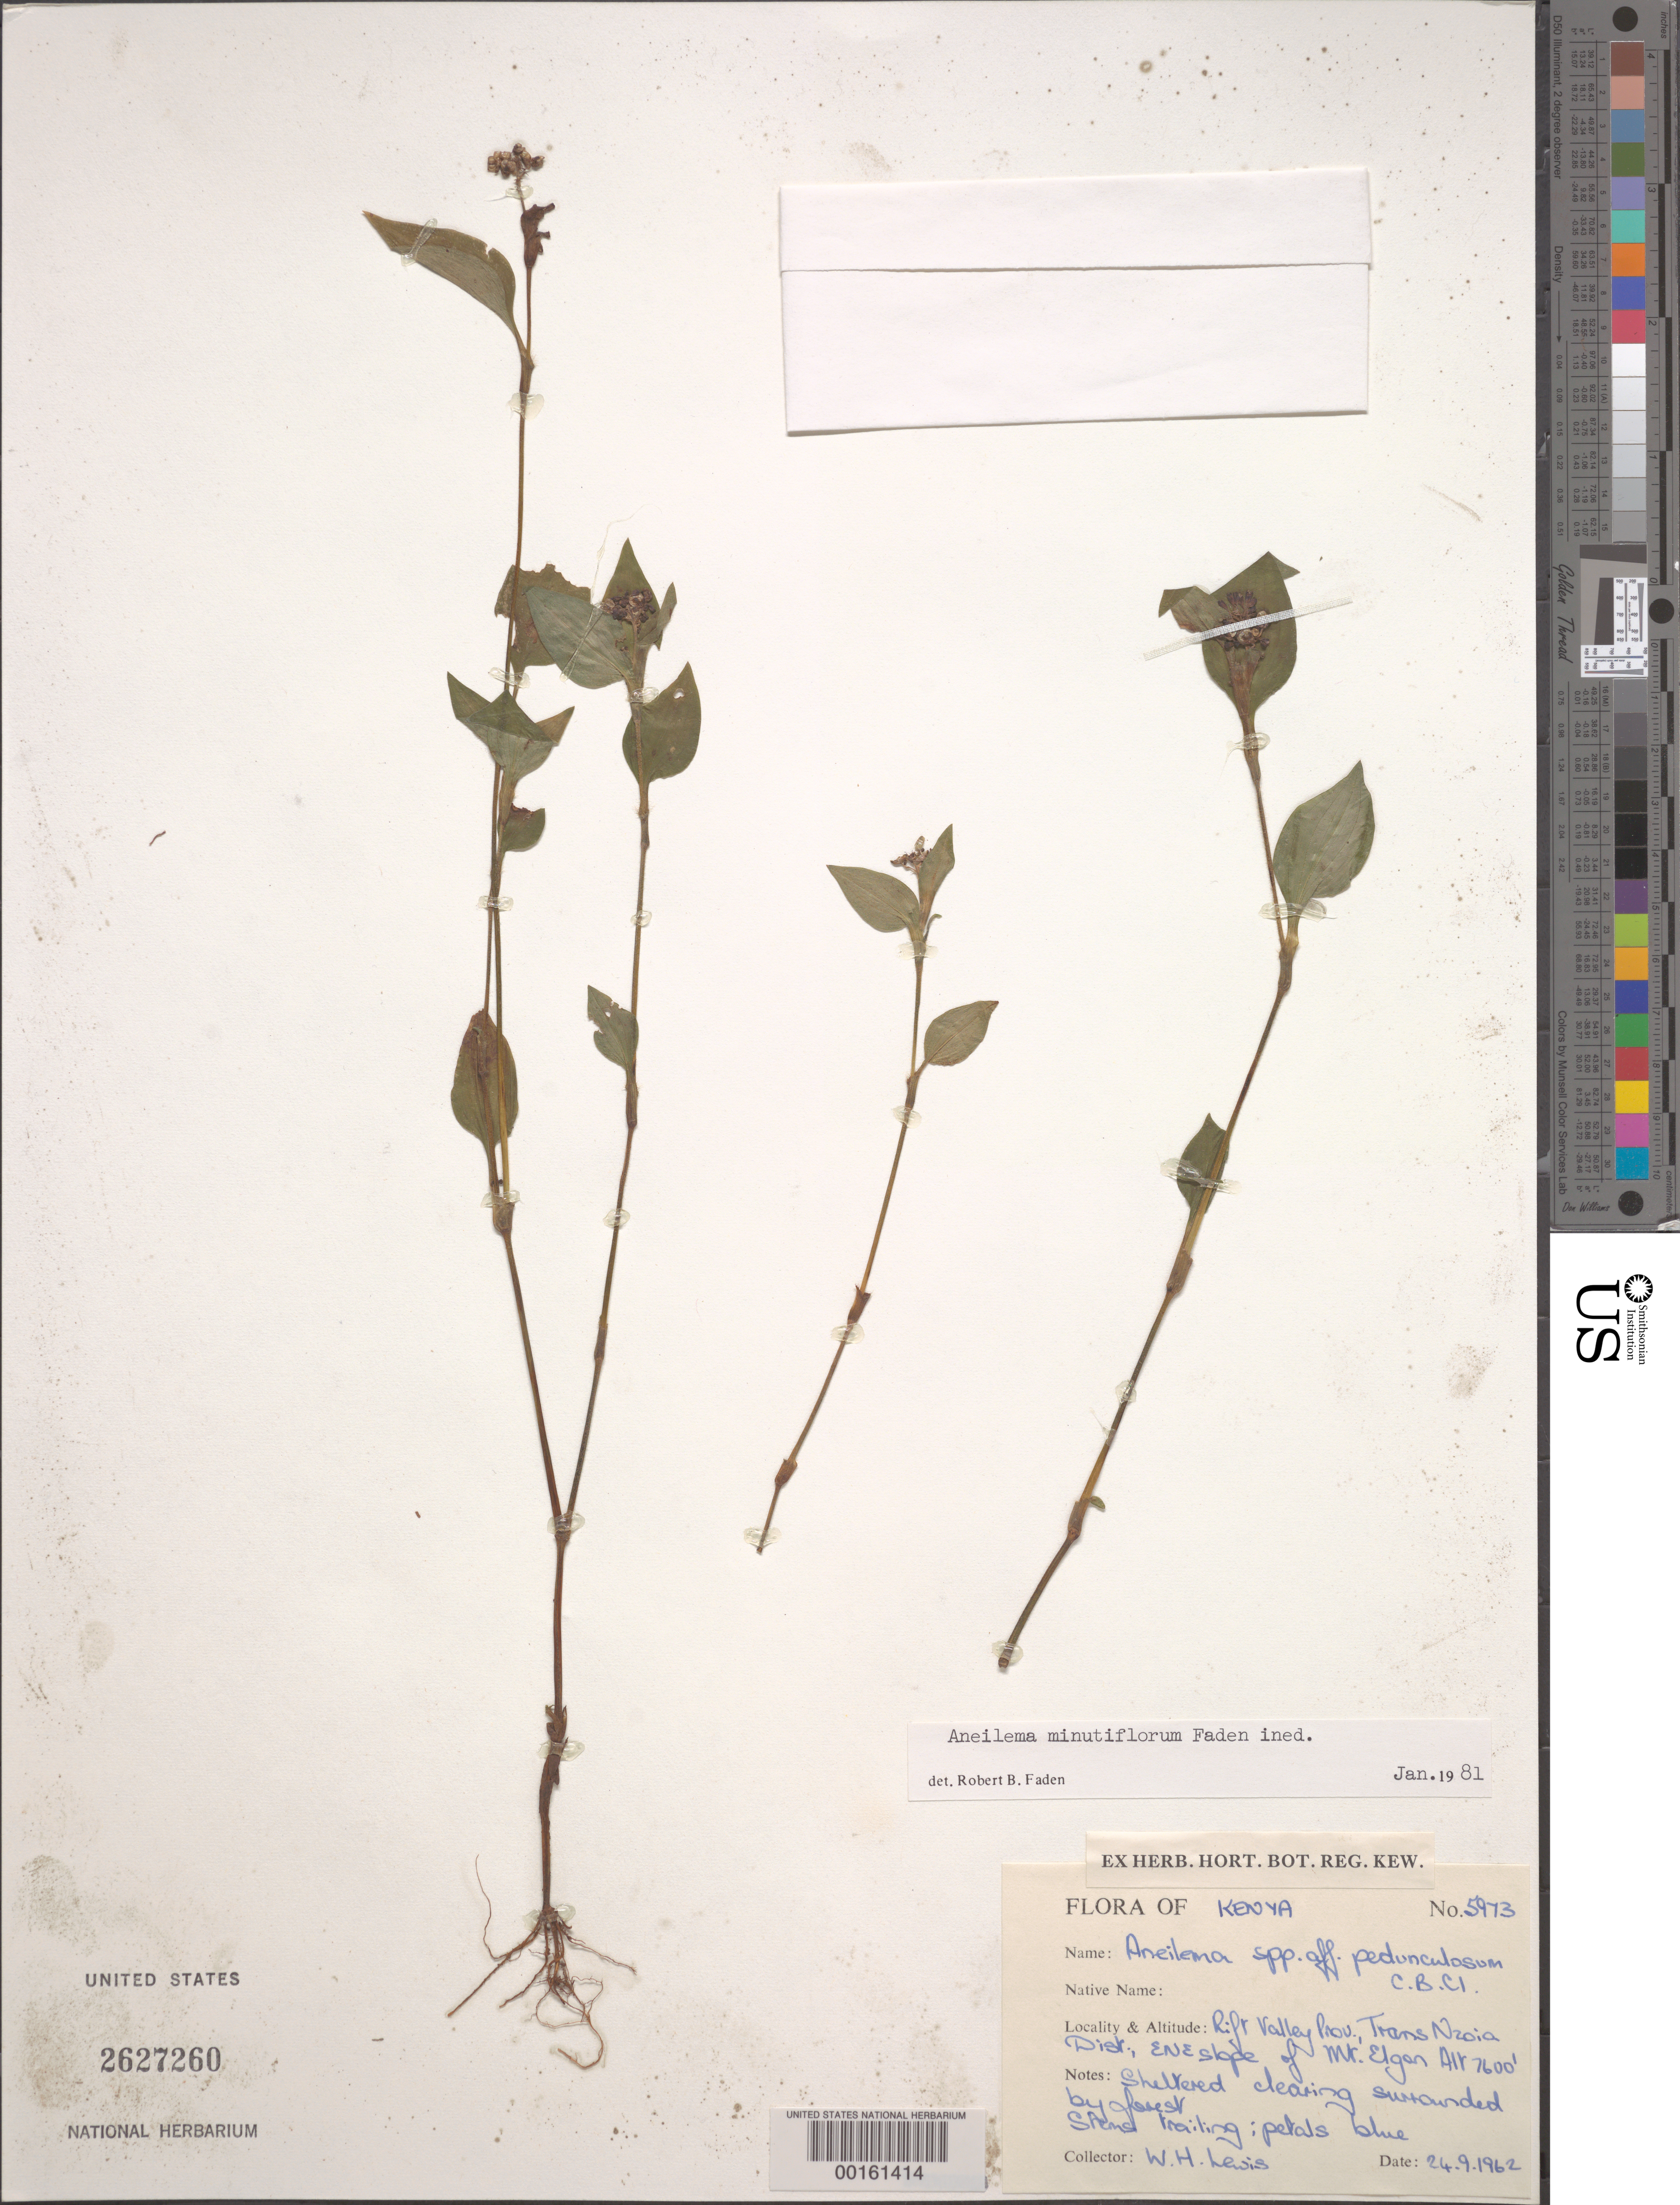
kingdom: Plantae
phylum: Tracheophyta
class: Liliopsida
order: Commelinales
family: Commelinaceae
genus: Aneilema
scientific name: Aneilema minutiflorum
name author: Faden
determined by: Faden, Robert B., (US), Smithsonian Institution - National Museum of Natural History (UNITED STATES)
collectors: W. H. Lewis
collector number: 5973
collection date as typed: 24 Sep 1962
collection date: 1962-09-24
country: Kenya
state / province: Trans Nzoia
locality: Mt. elgon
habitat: Sheltered clearing in forest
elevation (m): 2318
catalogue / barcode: US 2627260